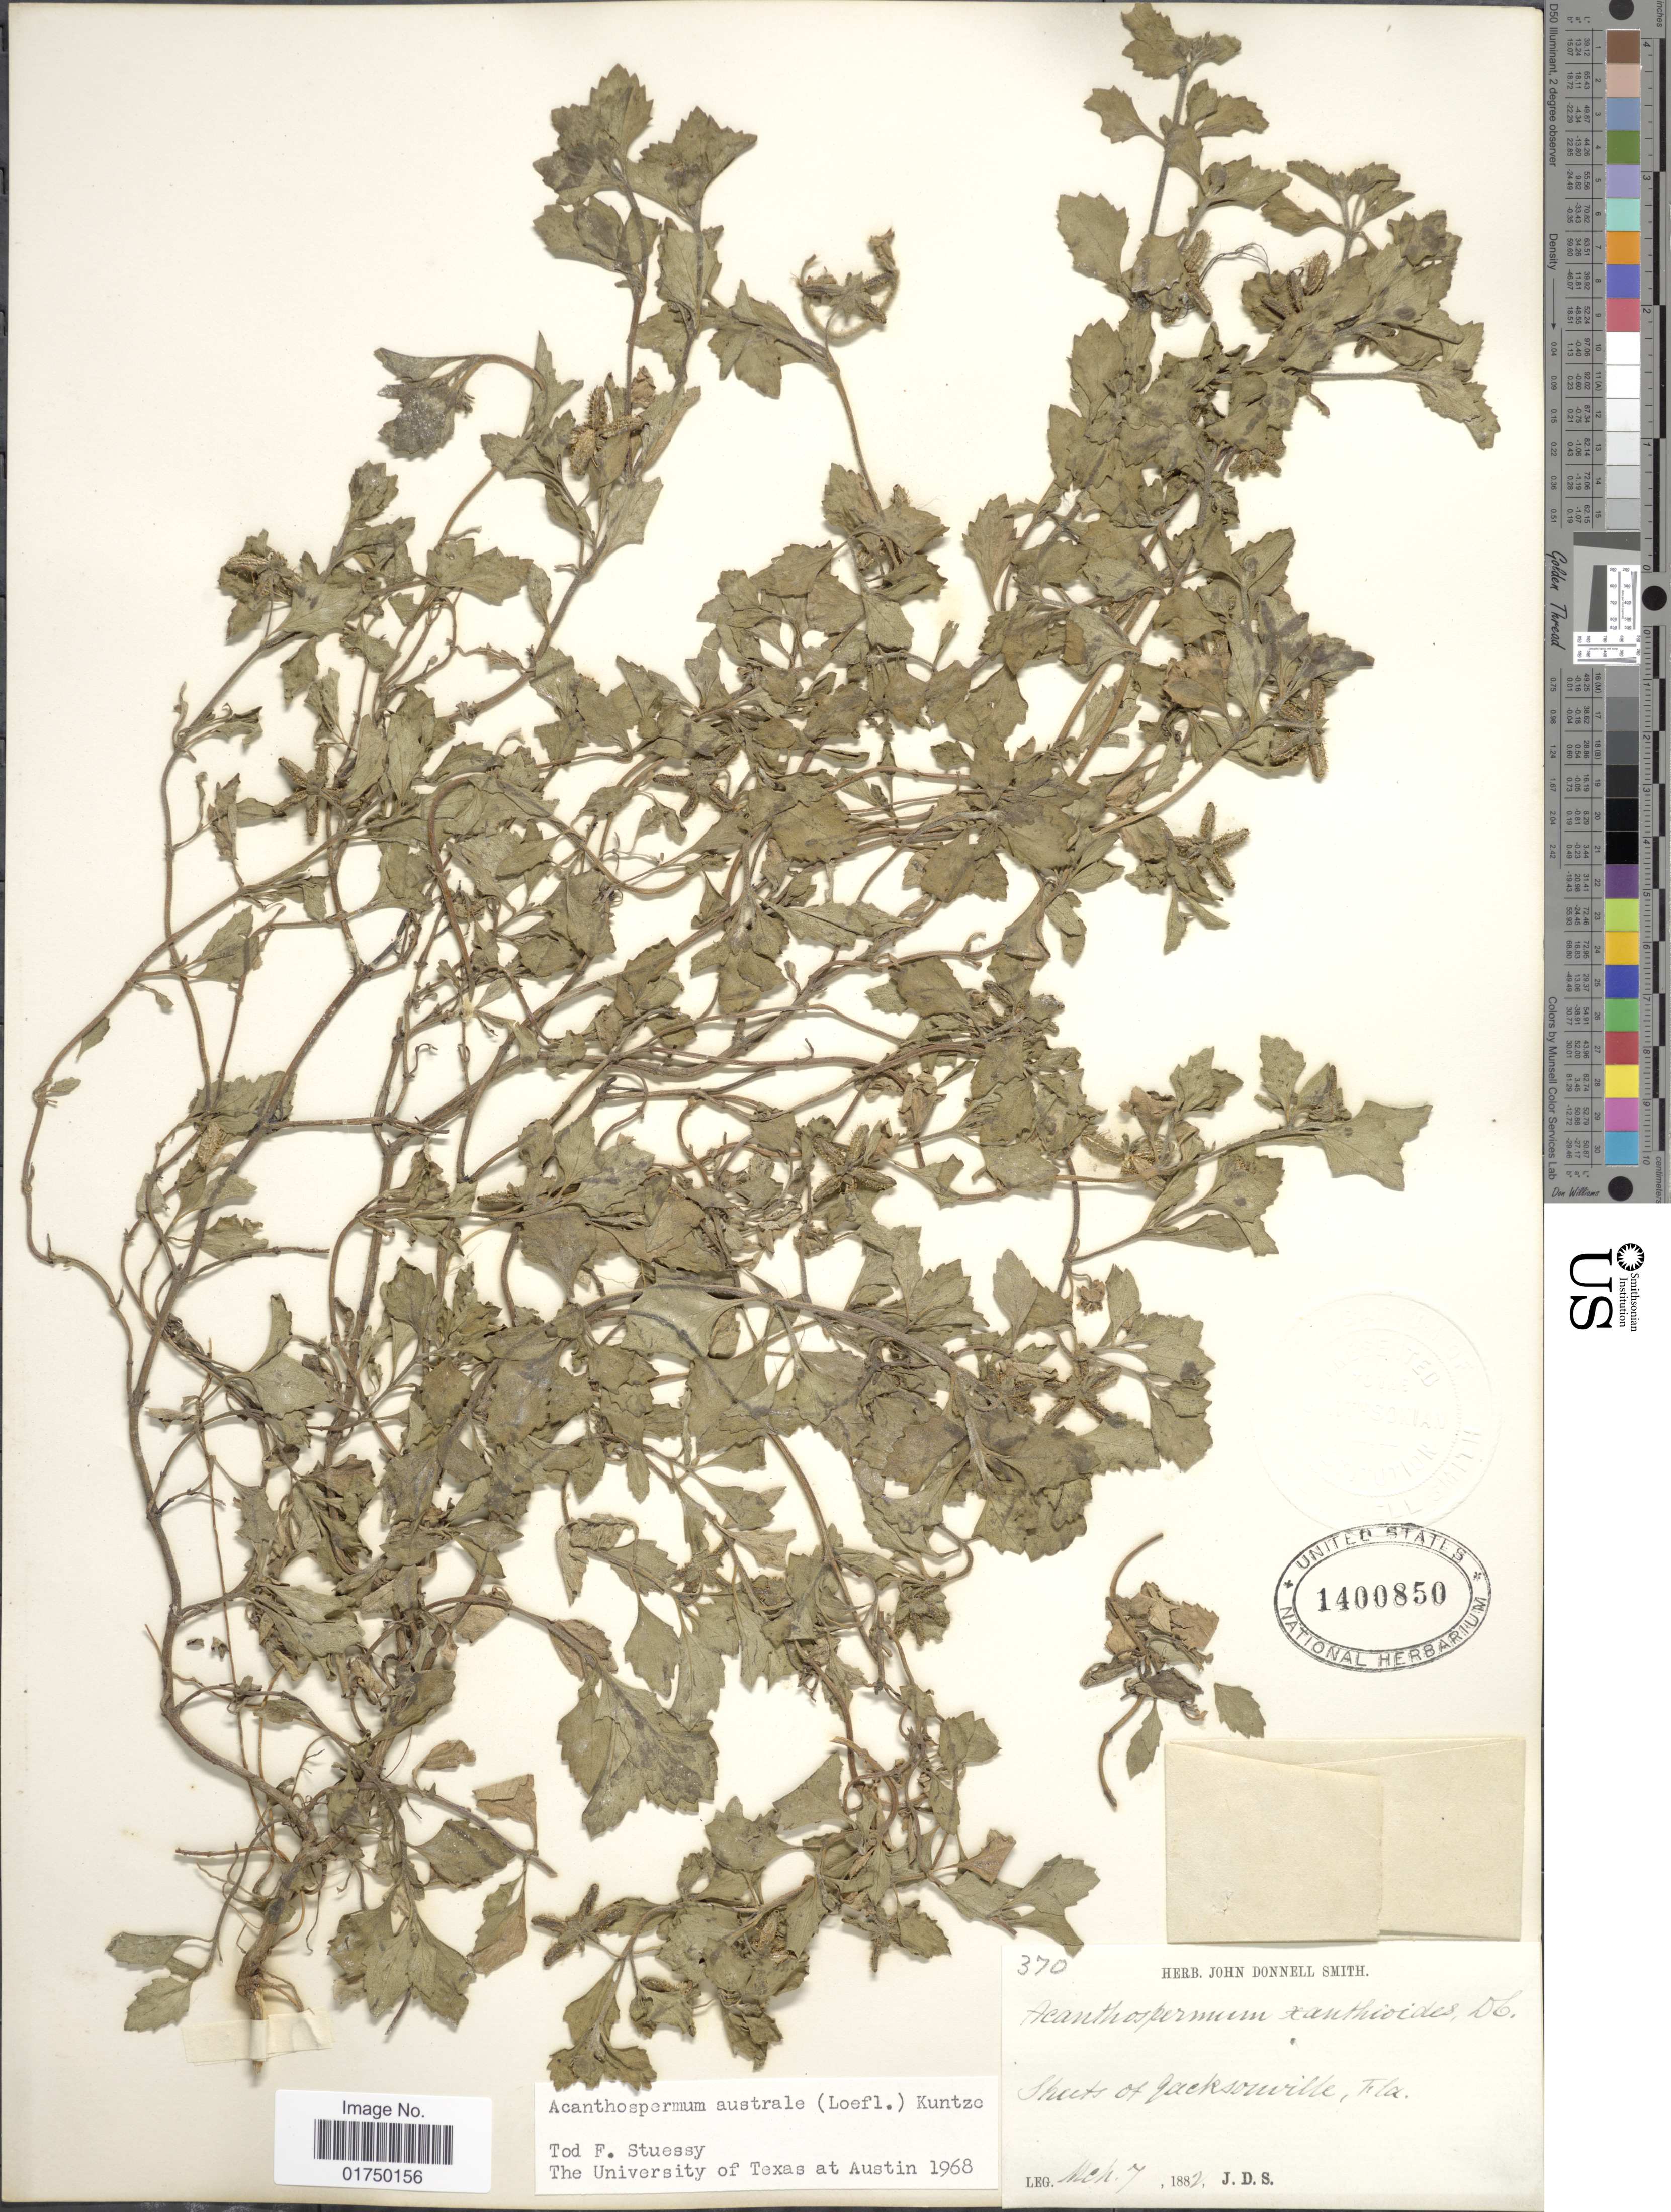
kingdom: Plantae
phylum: Tracheophyta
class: Magnoliopsida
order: Asterales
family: Asteraceae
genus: Acanthospermum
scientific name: Acanthospermum australe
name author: (Loefl.) Kuntze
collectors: J. Donnell Smith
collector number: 370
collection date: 1882-03-07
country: United States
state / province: Florida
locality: Streets of Jacksonville, Fla.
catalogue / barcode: US 1400850